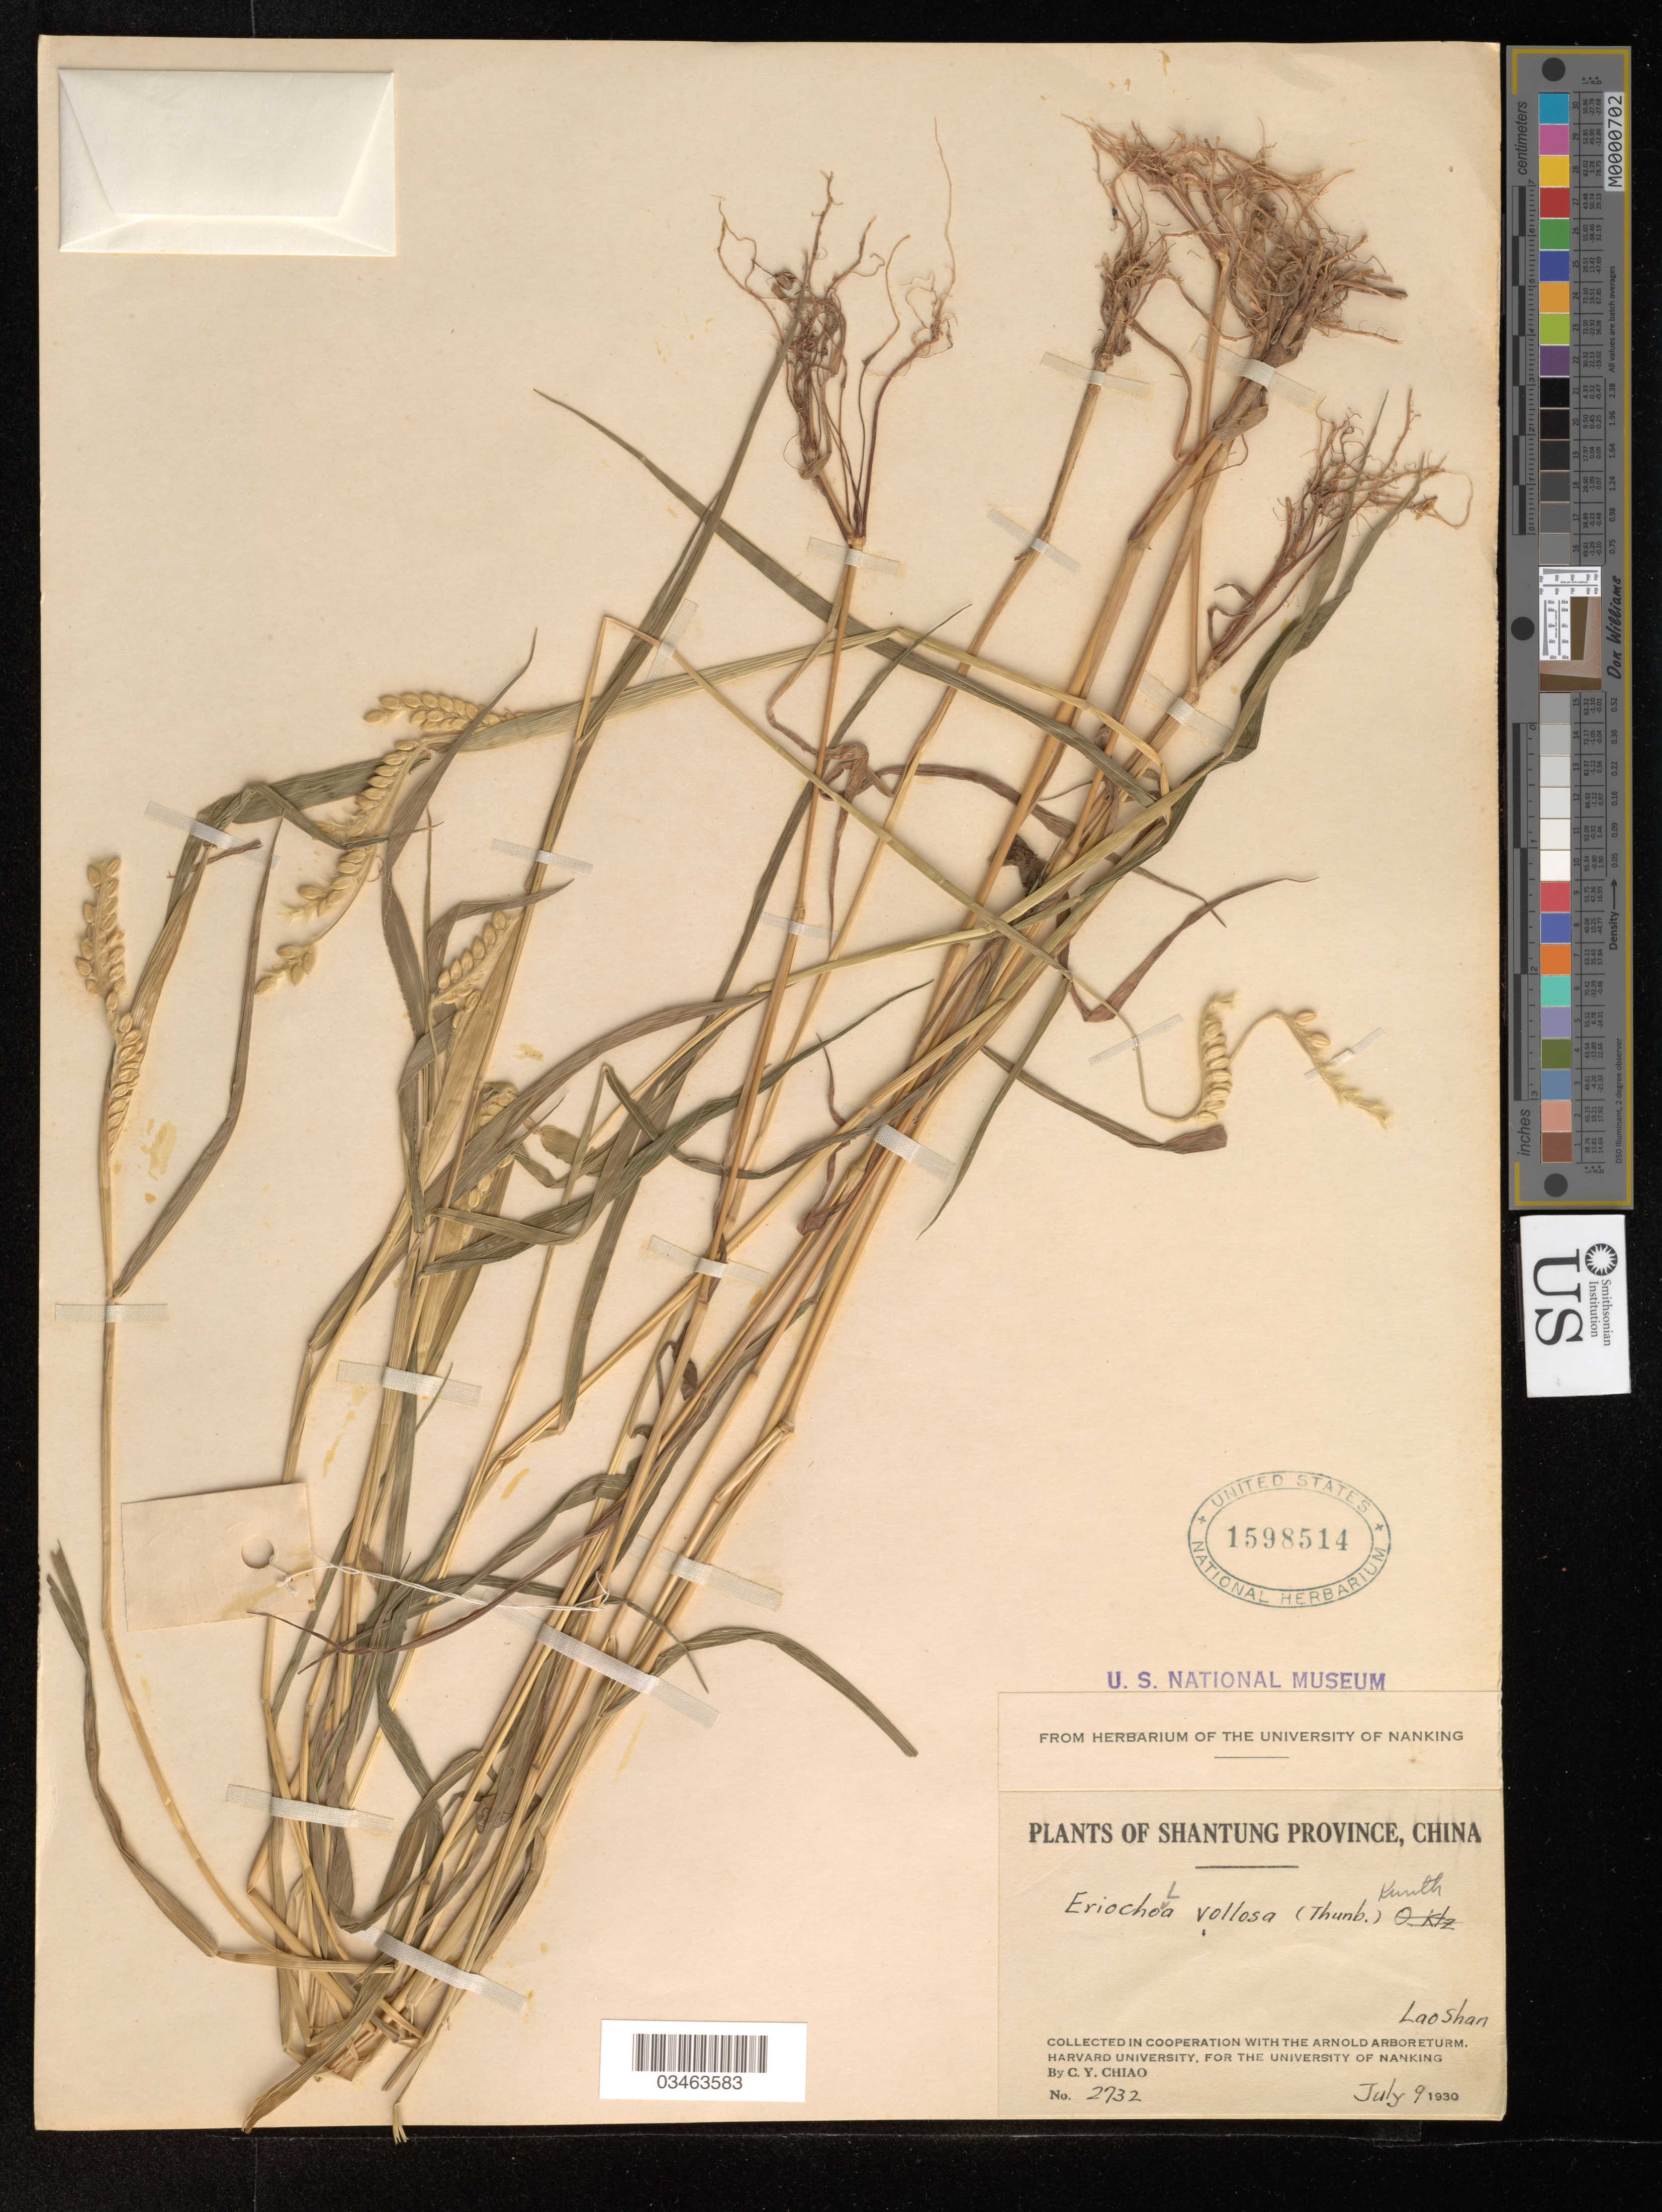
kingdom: Plantae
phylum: Tracheophyta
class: Liliopsida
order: Poales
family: Poaceae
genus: Eriochloa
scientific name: Eriochloa villosa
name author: (Thunb.) Kunth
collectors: C. Y. Chiao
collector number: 2732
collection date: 1930-07-09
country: China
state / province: Shandong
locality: Shantung Province. Lao Shan.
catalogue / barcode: US 1598514